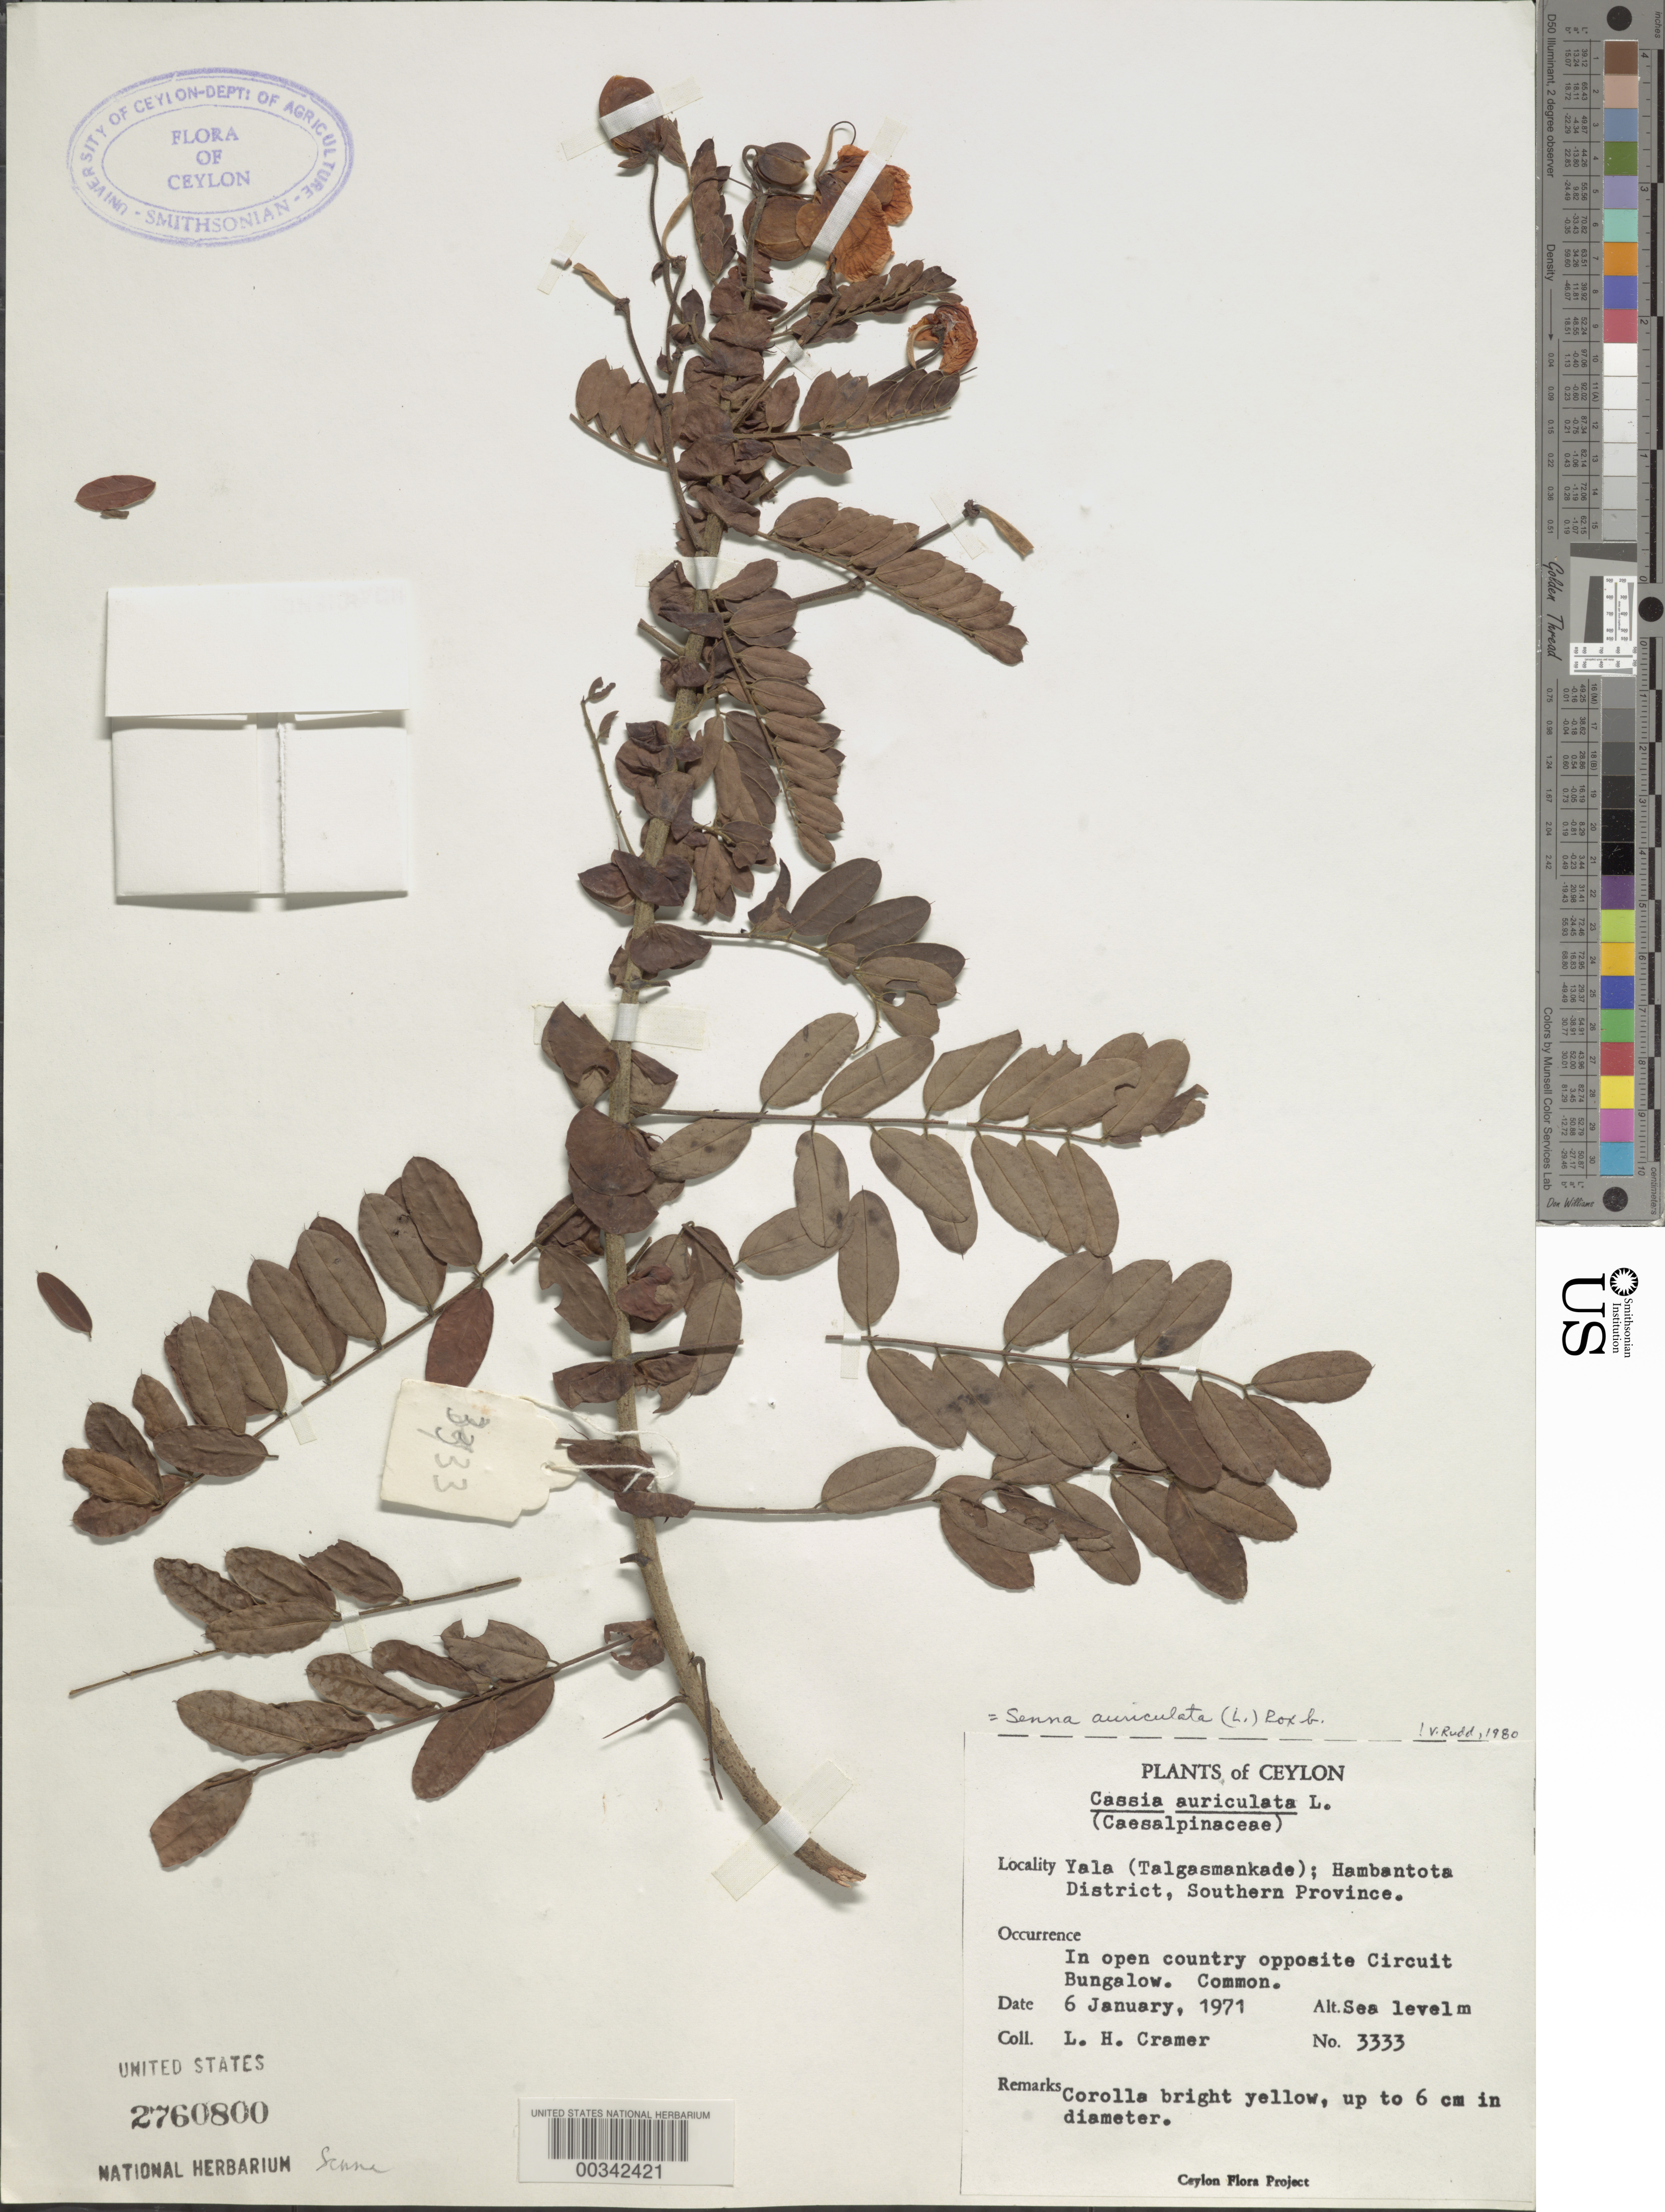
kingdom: Plantae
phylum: Tracheophyta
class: Magnoliopsida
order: Fabales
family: Fabaceae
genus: Senna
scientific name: Senna auriculata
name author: (L.) Roxb.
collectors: L. H. Cramer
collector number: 3333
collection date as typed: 06 Jan 1971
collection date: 1971-01-06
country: Sri Lanka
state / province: Southern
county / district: Hambantota Dist.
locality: Yala (talgasmankade); opposite circuit bungalow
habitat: Open countryery sandy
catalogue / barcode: US 2760800